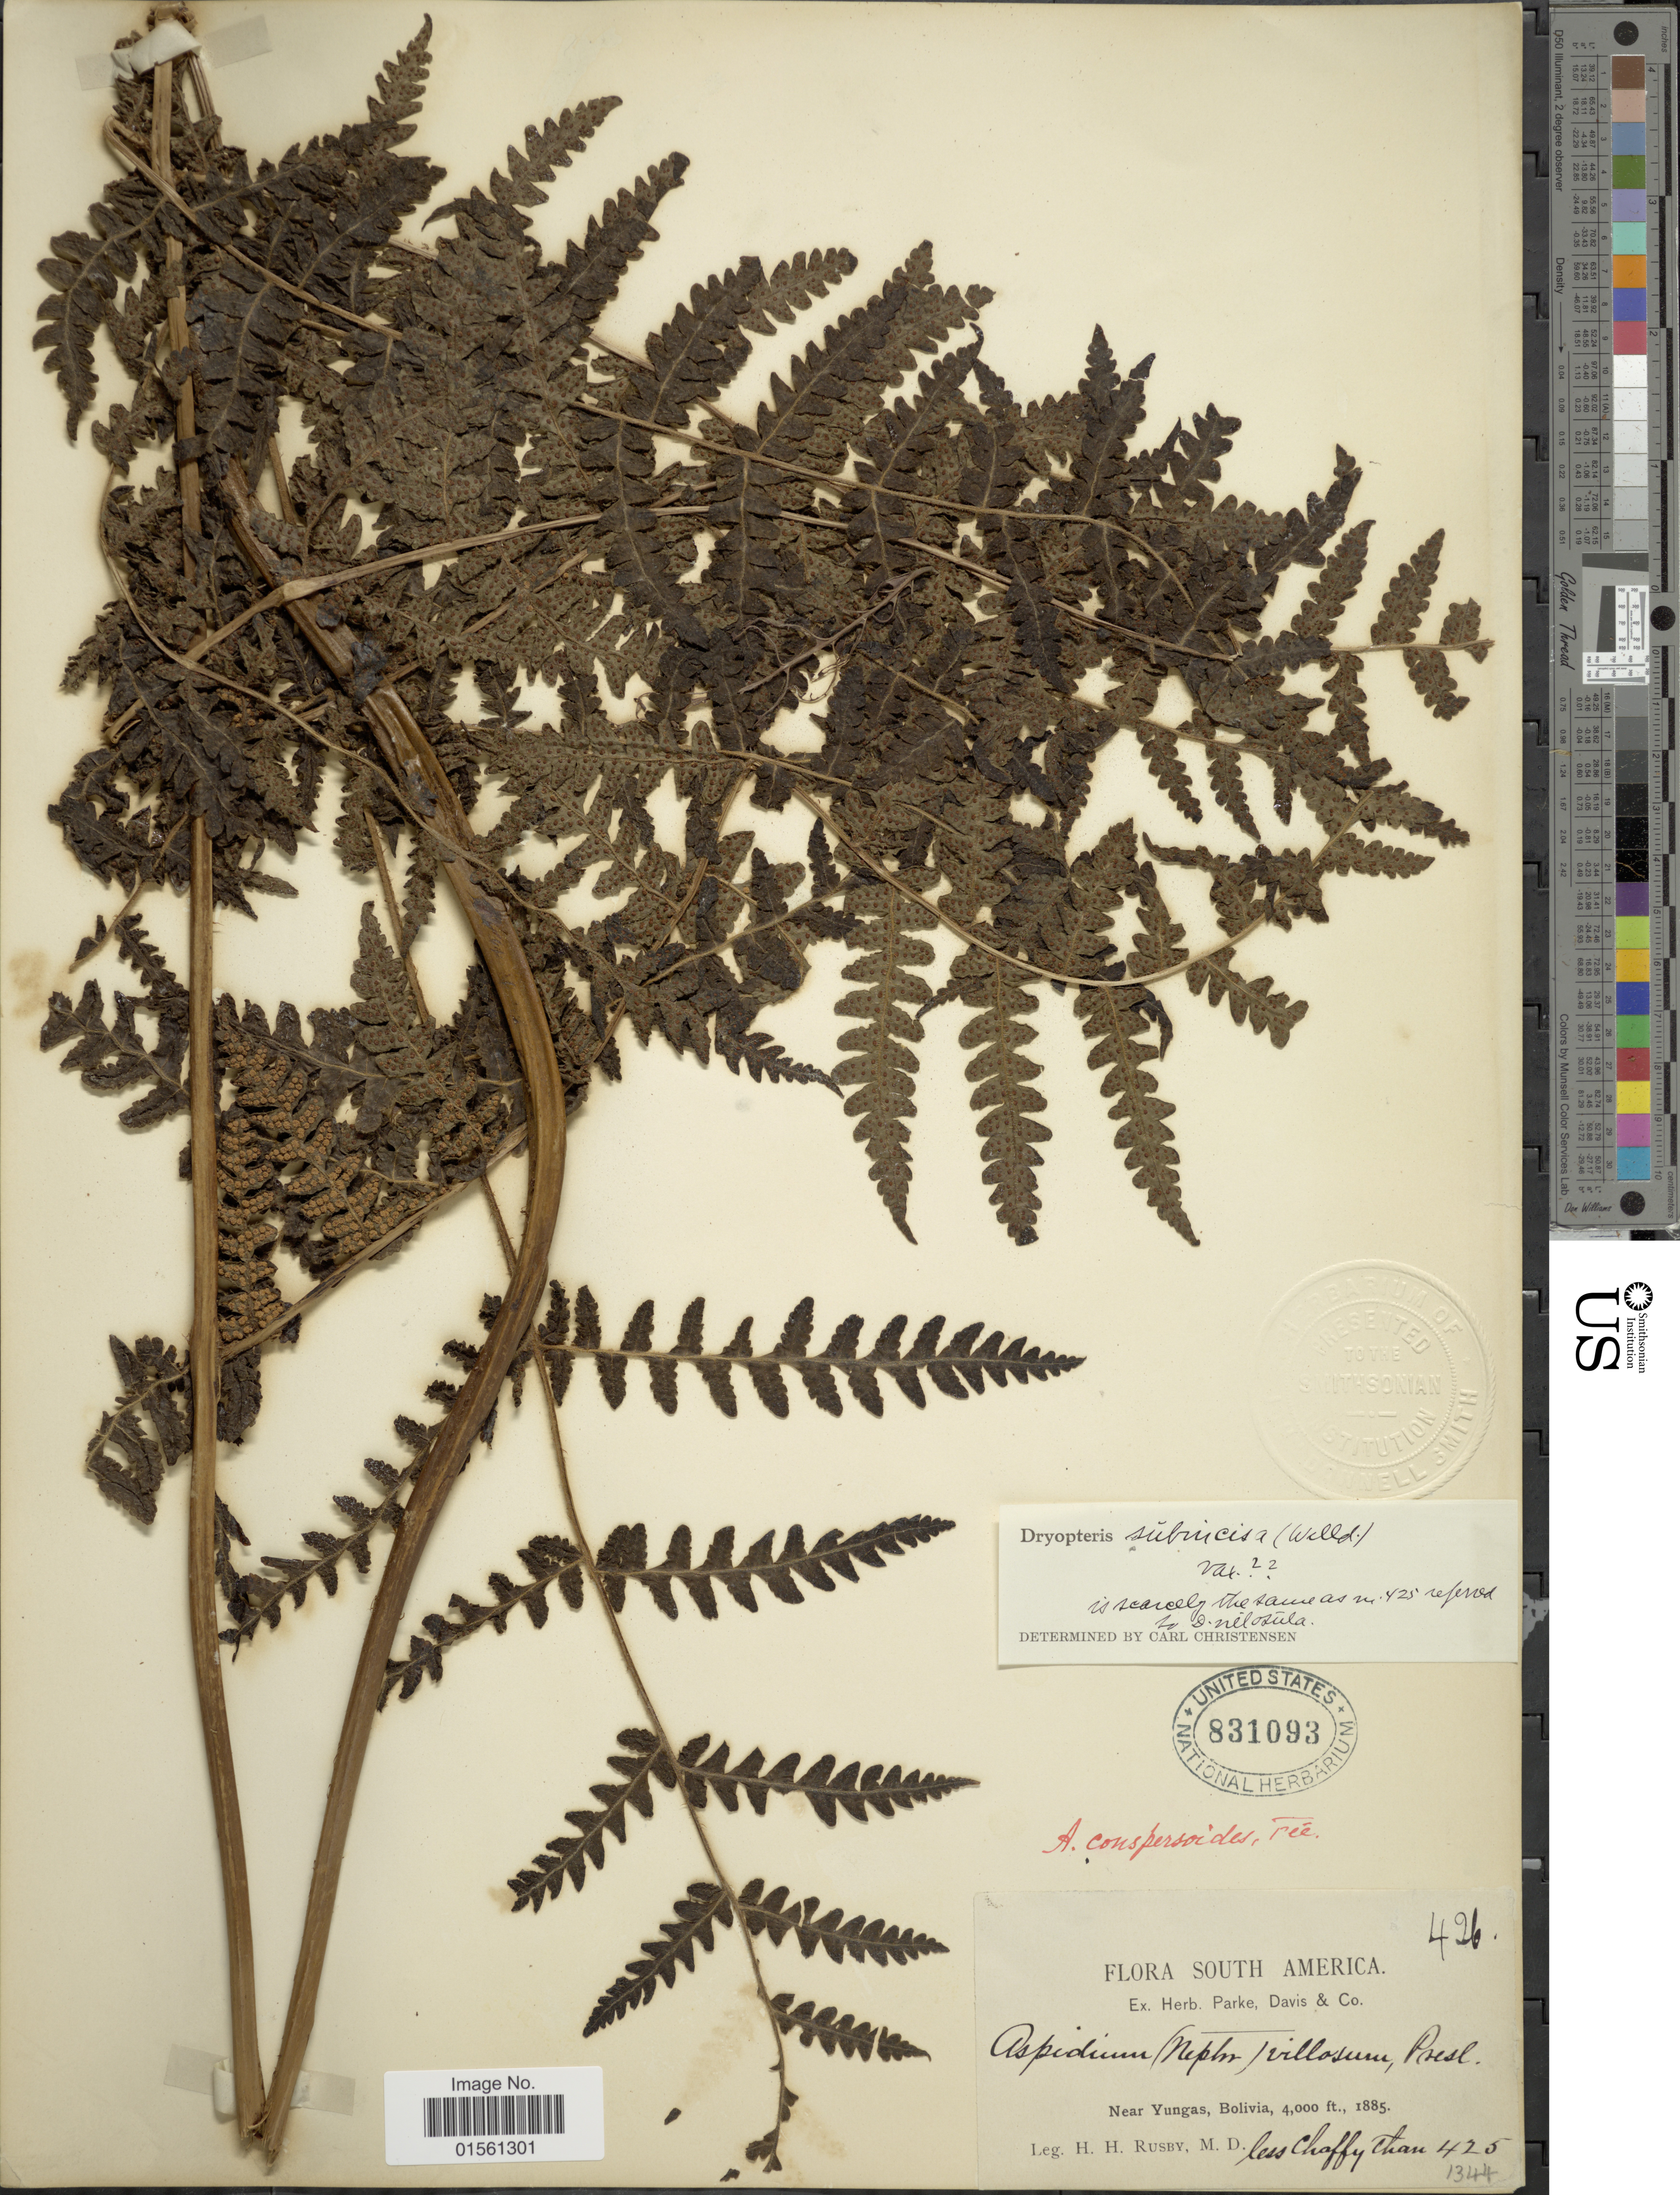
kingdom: Plantae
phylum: Tracheophyta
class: Polypodiopsida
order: Polypodiales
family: Dryopteridaceae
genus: Megalastrum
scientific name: Megalastrum andicola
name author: (C. Chr.) A.R. Sm. & R.C. Moran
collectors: H. H. Rusby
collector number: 425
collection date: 1885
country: Bolivia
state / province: La Paz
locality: Near Yungas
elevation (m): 1219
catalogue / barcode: US 831093